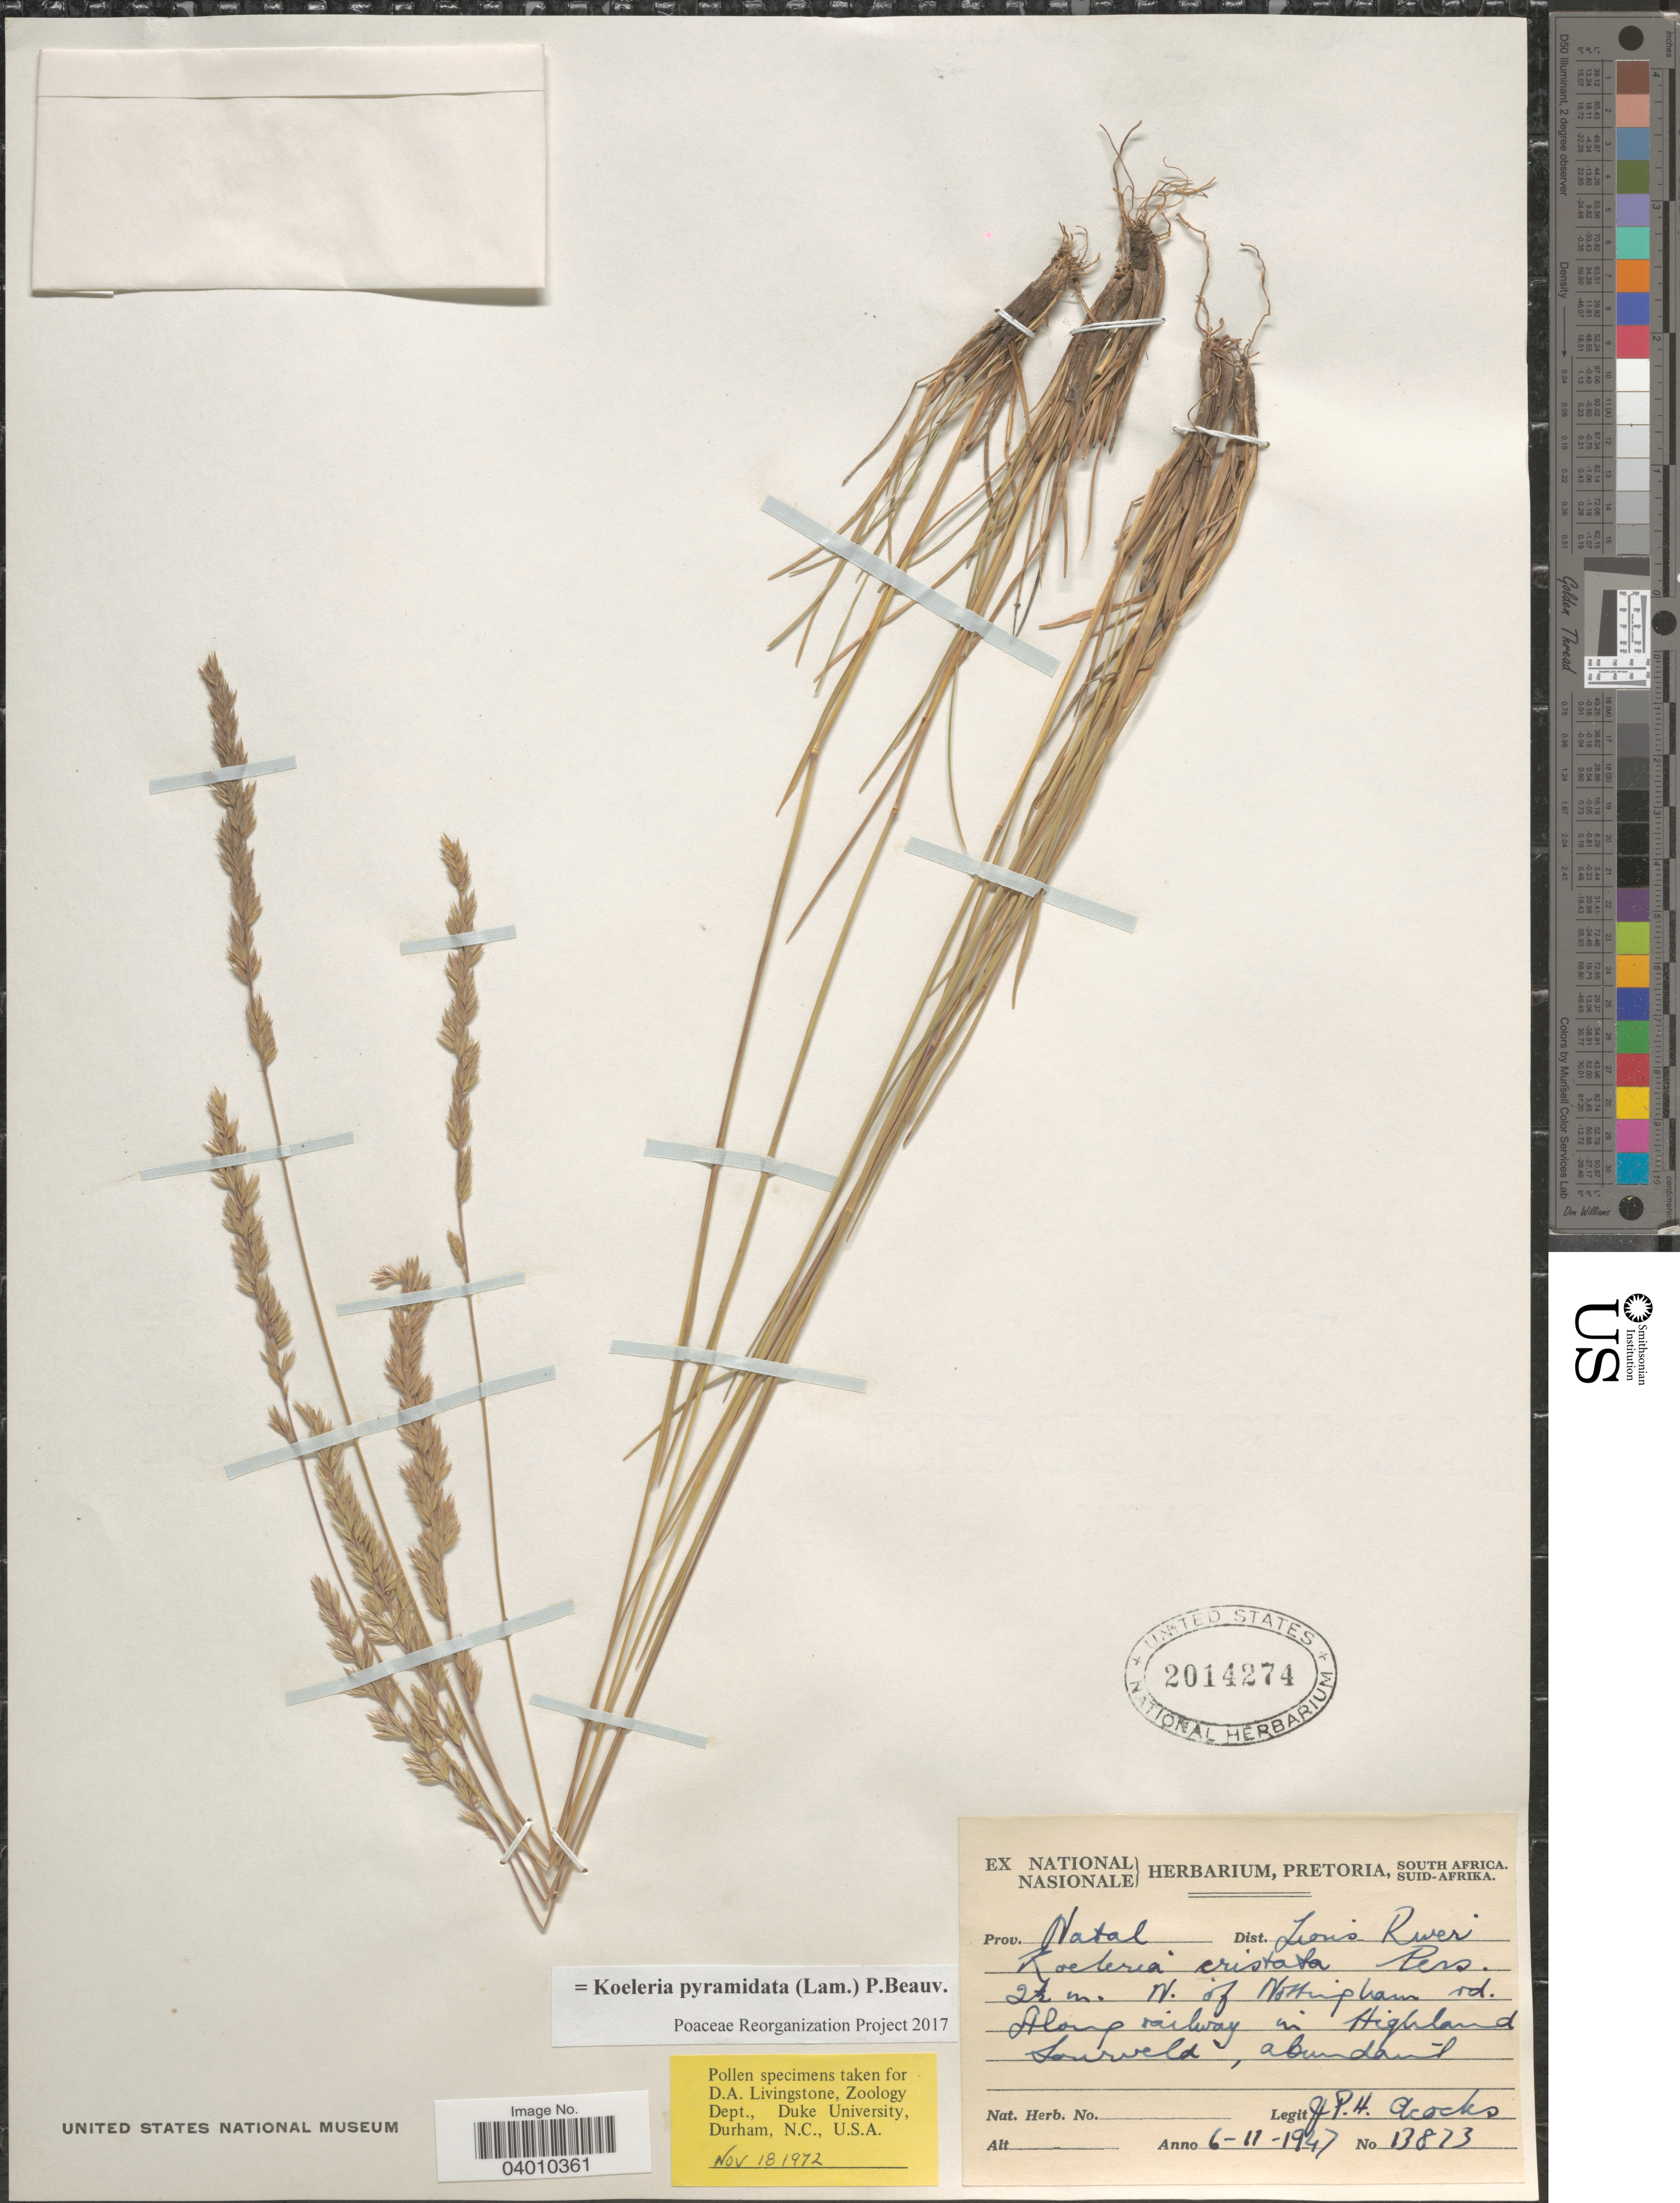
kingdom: Plantae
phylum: Tracheophyta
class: Liliopsida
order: Poales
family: Poaceae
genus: Koeleria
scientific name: Koeleria pyramidata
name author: (Lam.) P. Beauv.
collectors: J. P. Acocks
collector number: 13873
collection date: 1947-11-06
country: South Africa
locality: Dist. Lions River. 2½ m. W. of Nottingham rd. Along railway in Highland Sourveld.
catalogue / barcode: US 2014274